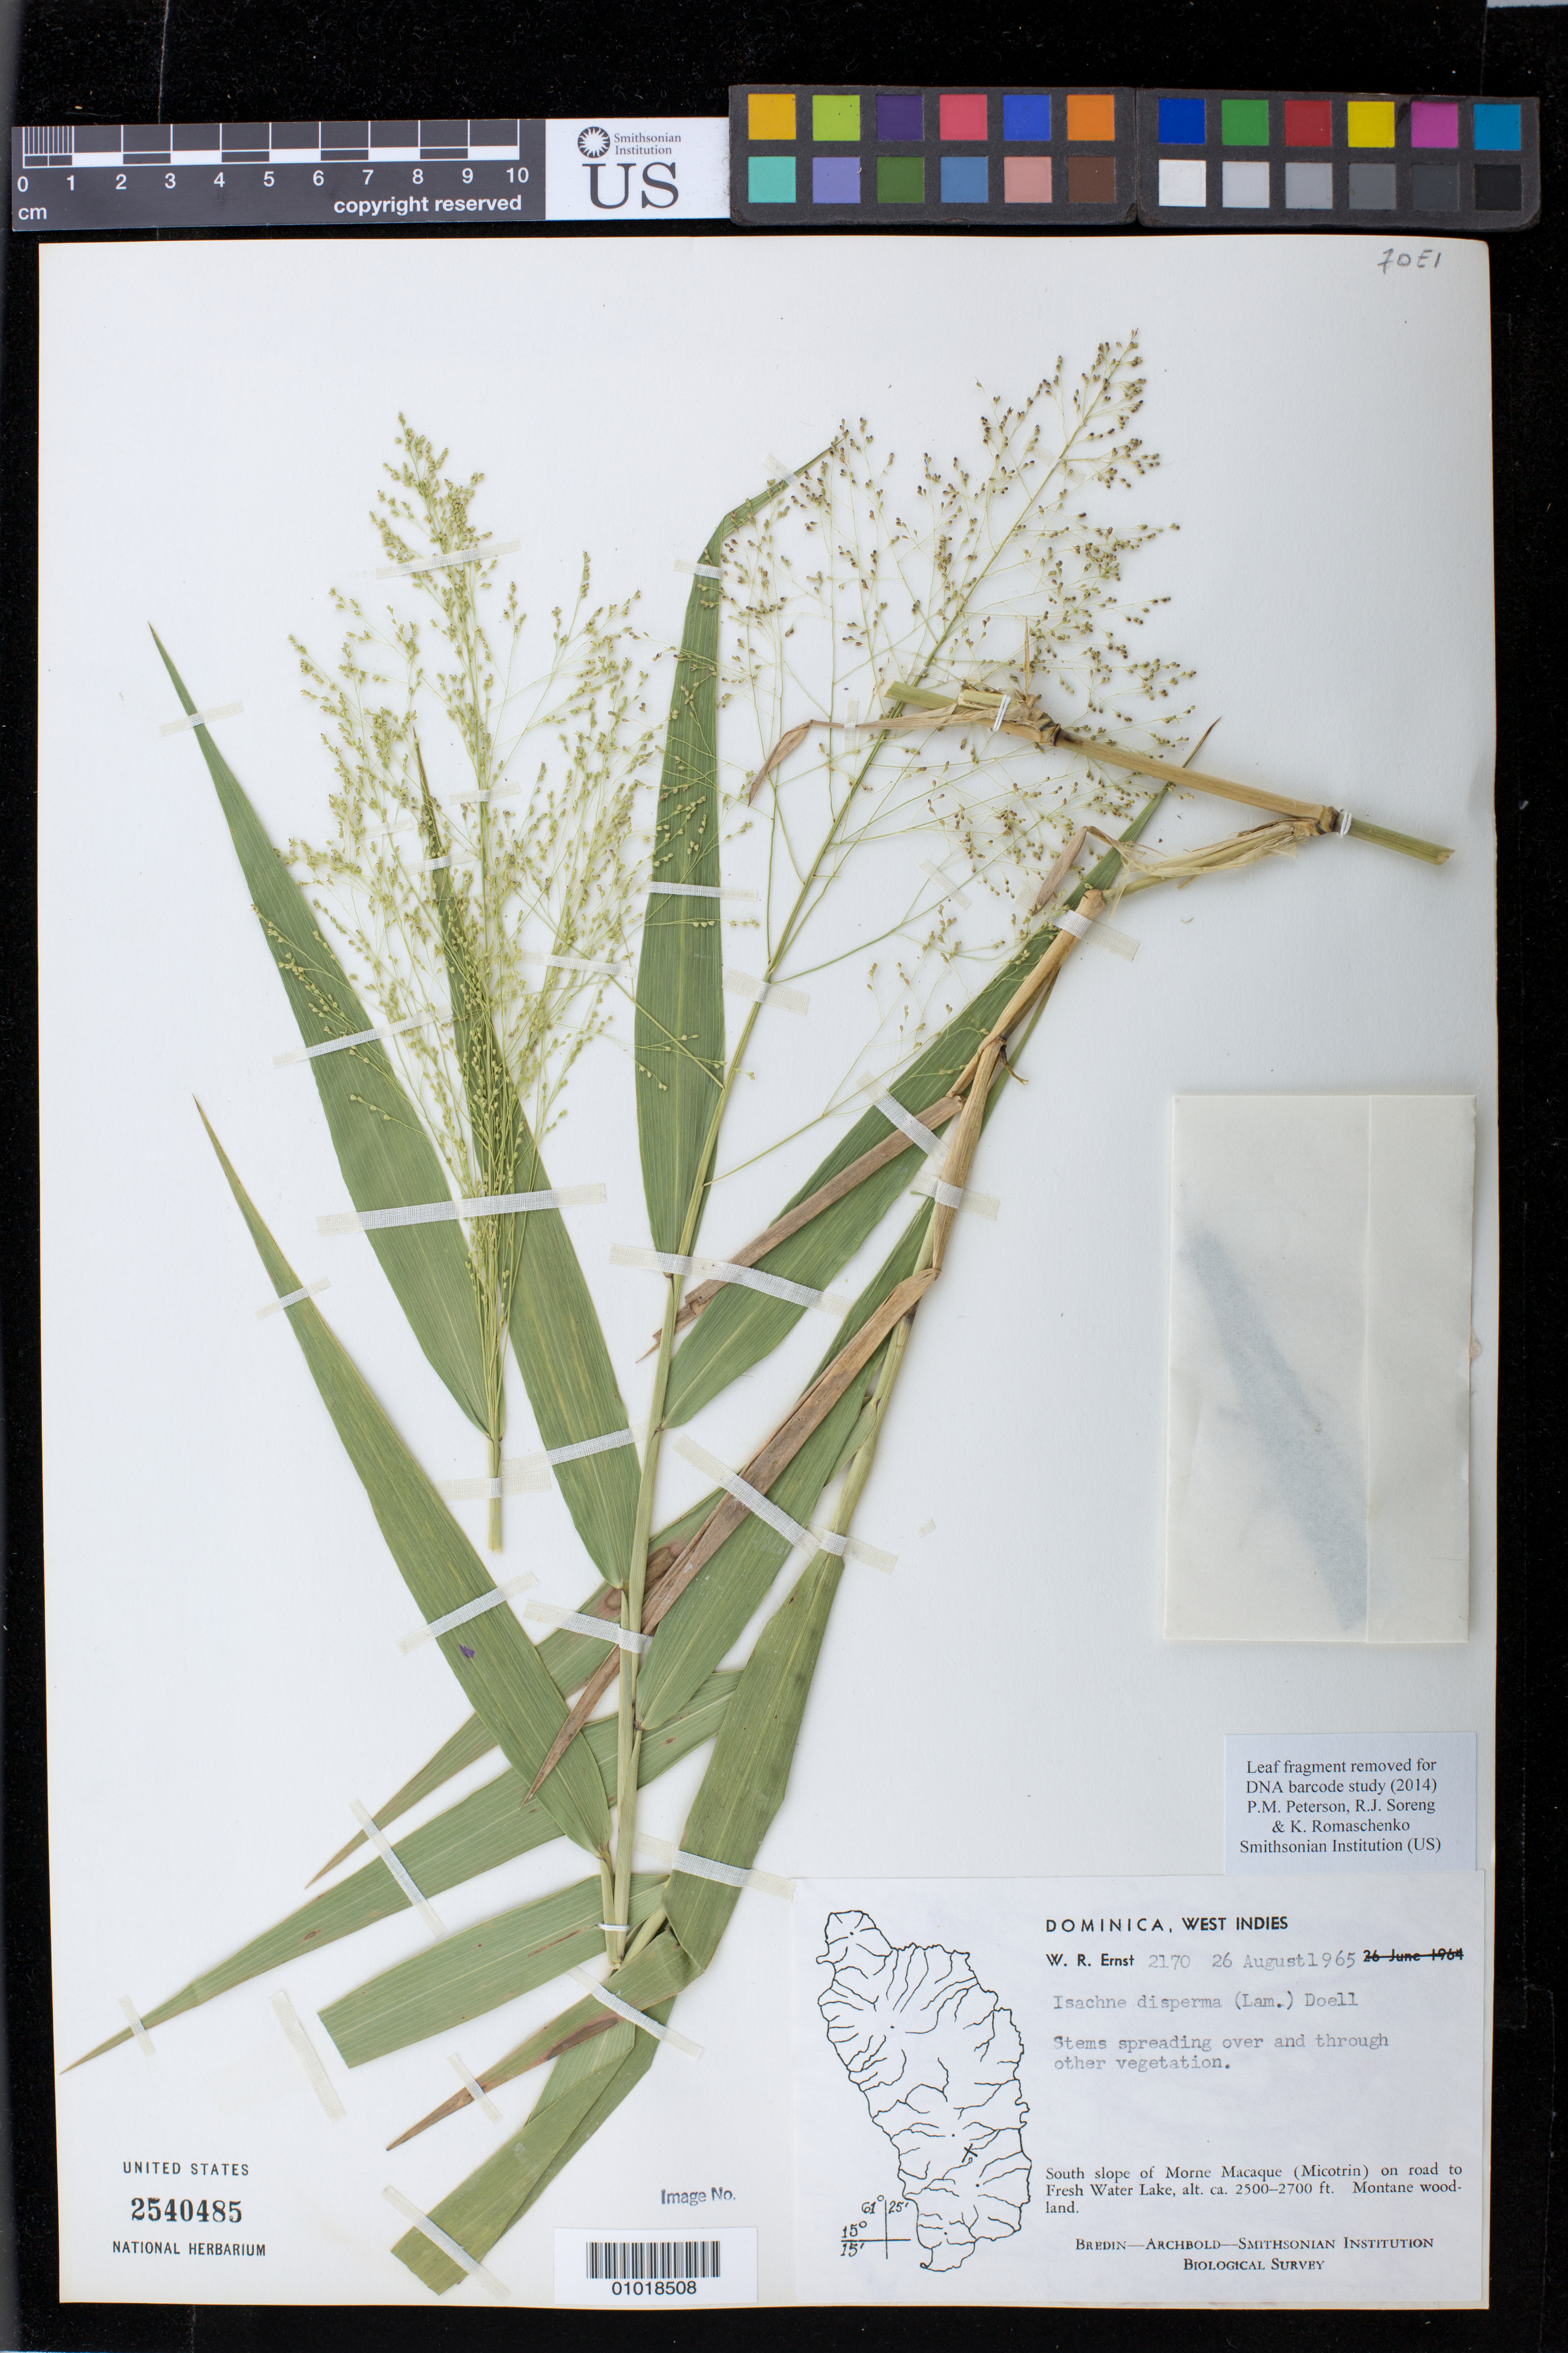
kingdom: Plantae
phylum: Tracheophyta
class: Liliopsida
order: Poales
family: Poaceae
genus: Isachne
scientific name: Isachne disperma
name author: (Lam.) Döll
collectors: W. R. Ernst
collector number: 2170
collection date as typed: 26 Aug 1965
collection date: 1965-08-26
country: Dominica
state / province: St. George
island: Dominica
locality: South slope of Morne Micotrin on road to Fresh Water Lake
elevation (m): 762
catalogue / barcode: US 2540485